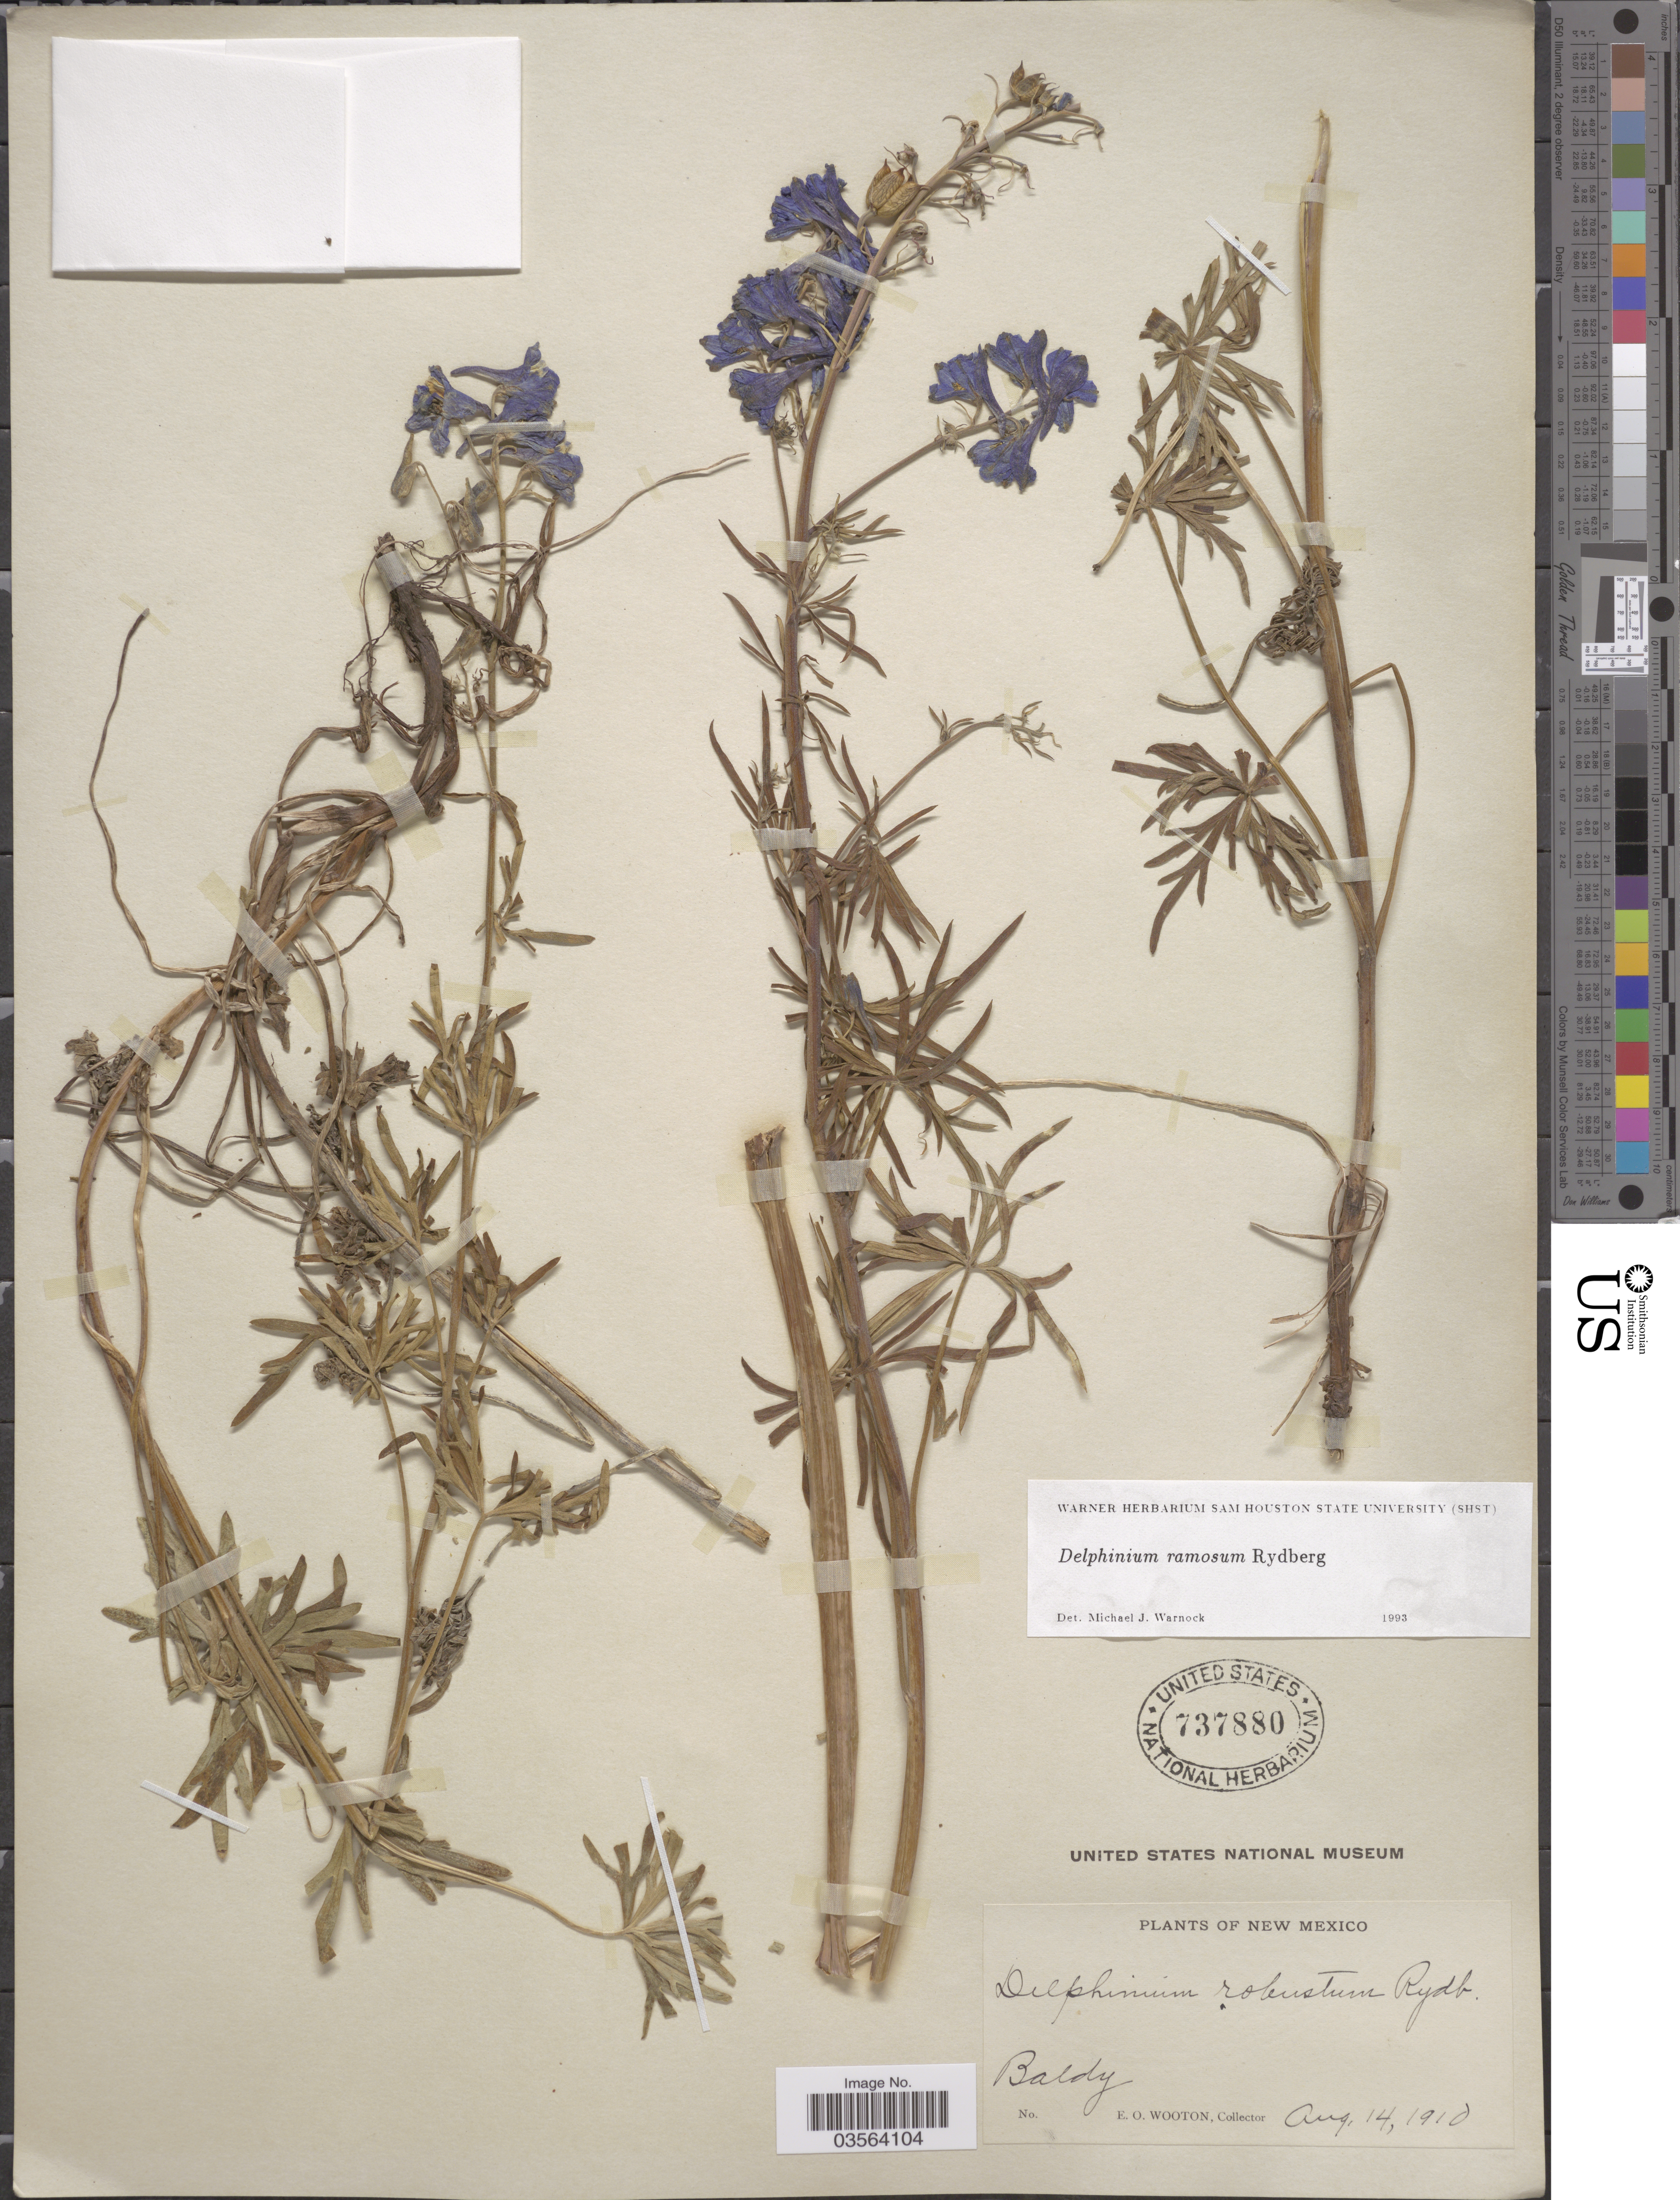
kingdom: Plantae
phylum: Tracheophyta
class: Magnoliopsida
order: Ranunculales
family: Ranunculaceae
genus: Delphinium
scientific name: Delphinium ramosum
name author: Rydb.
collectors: E. O. Wooton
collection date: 1910-08-14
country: United States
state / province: New Mexico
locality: Baldy.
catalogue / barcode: US 737880